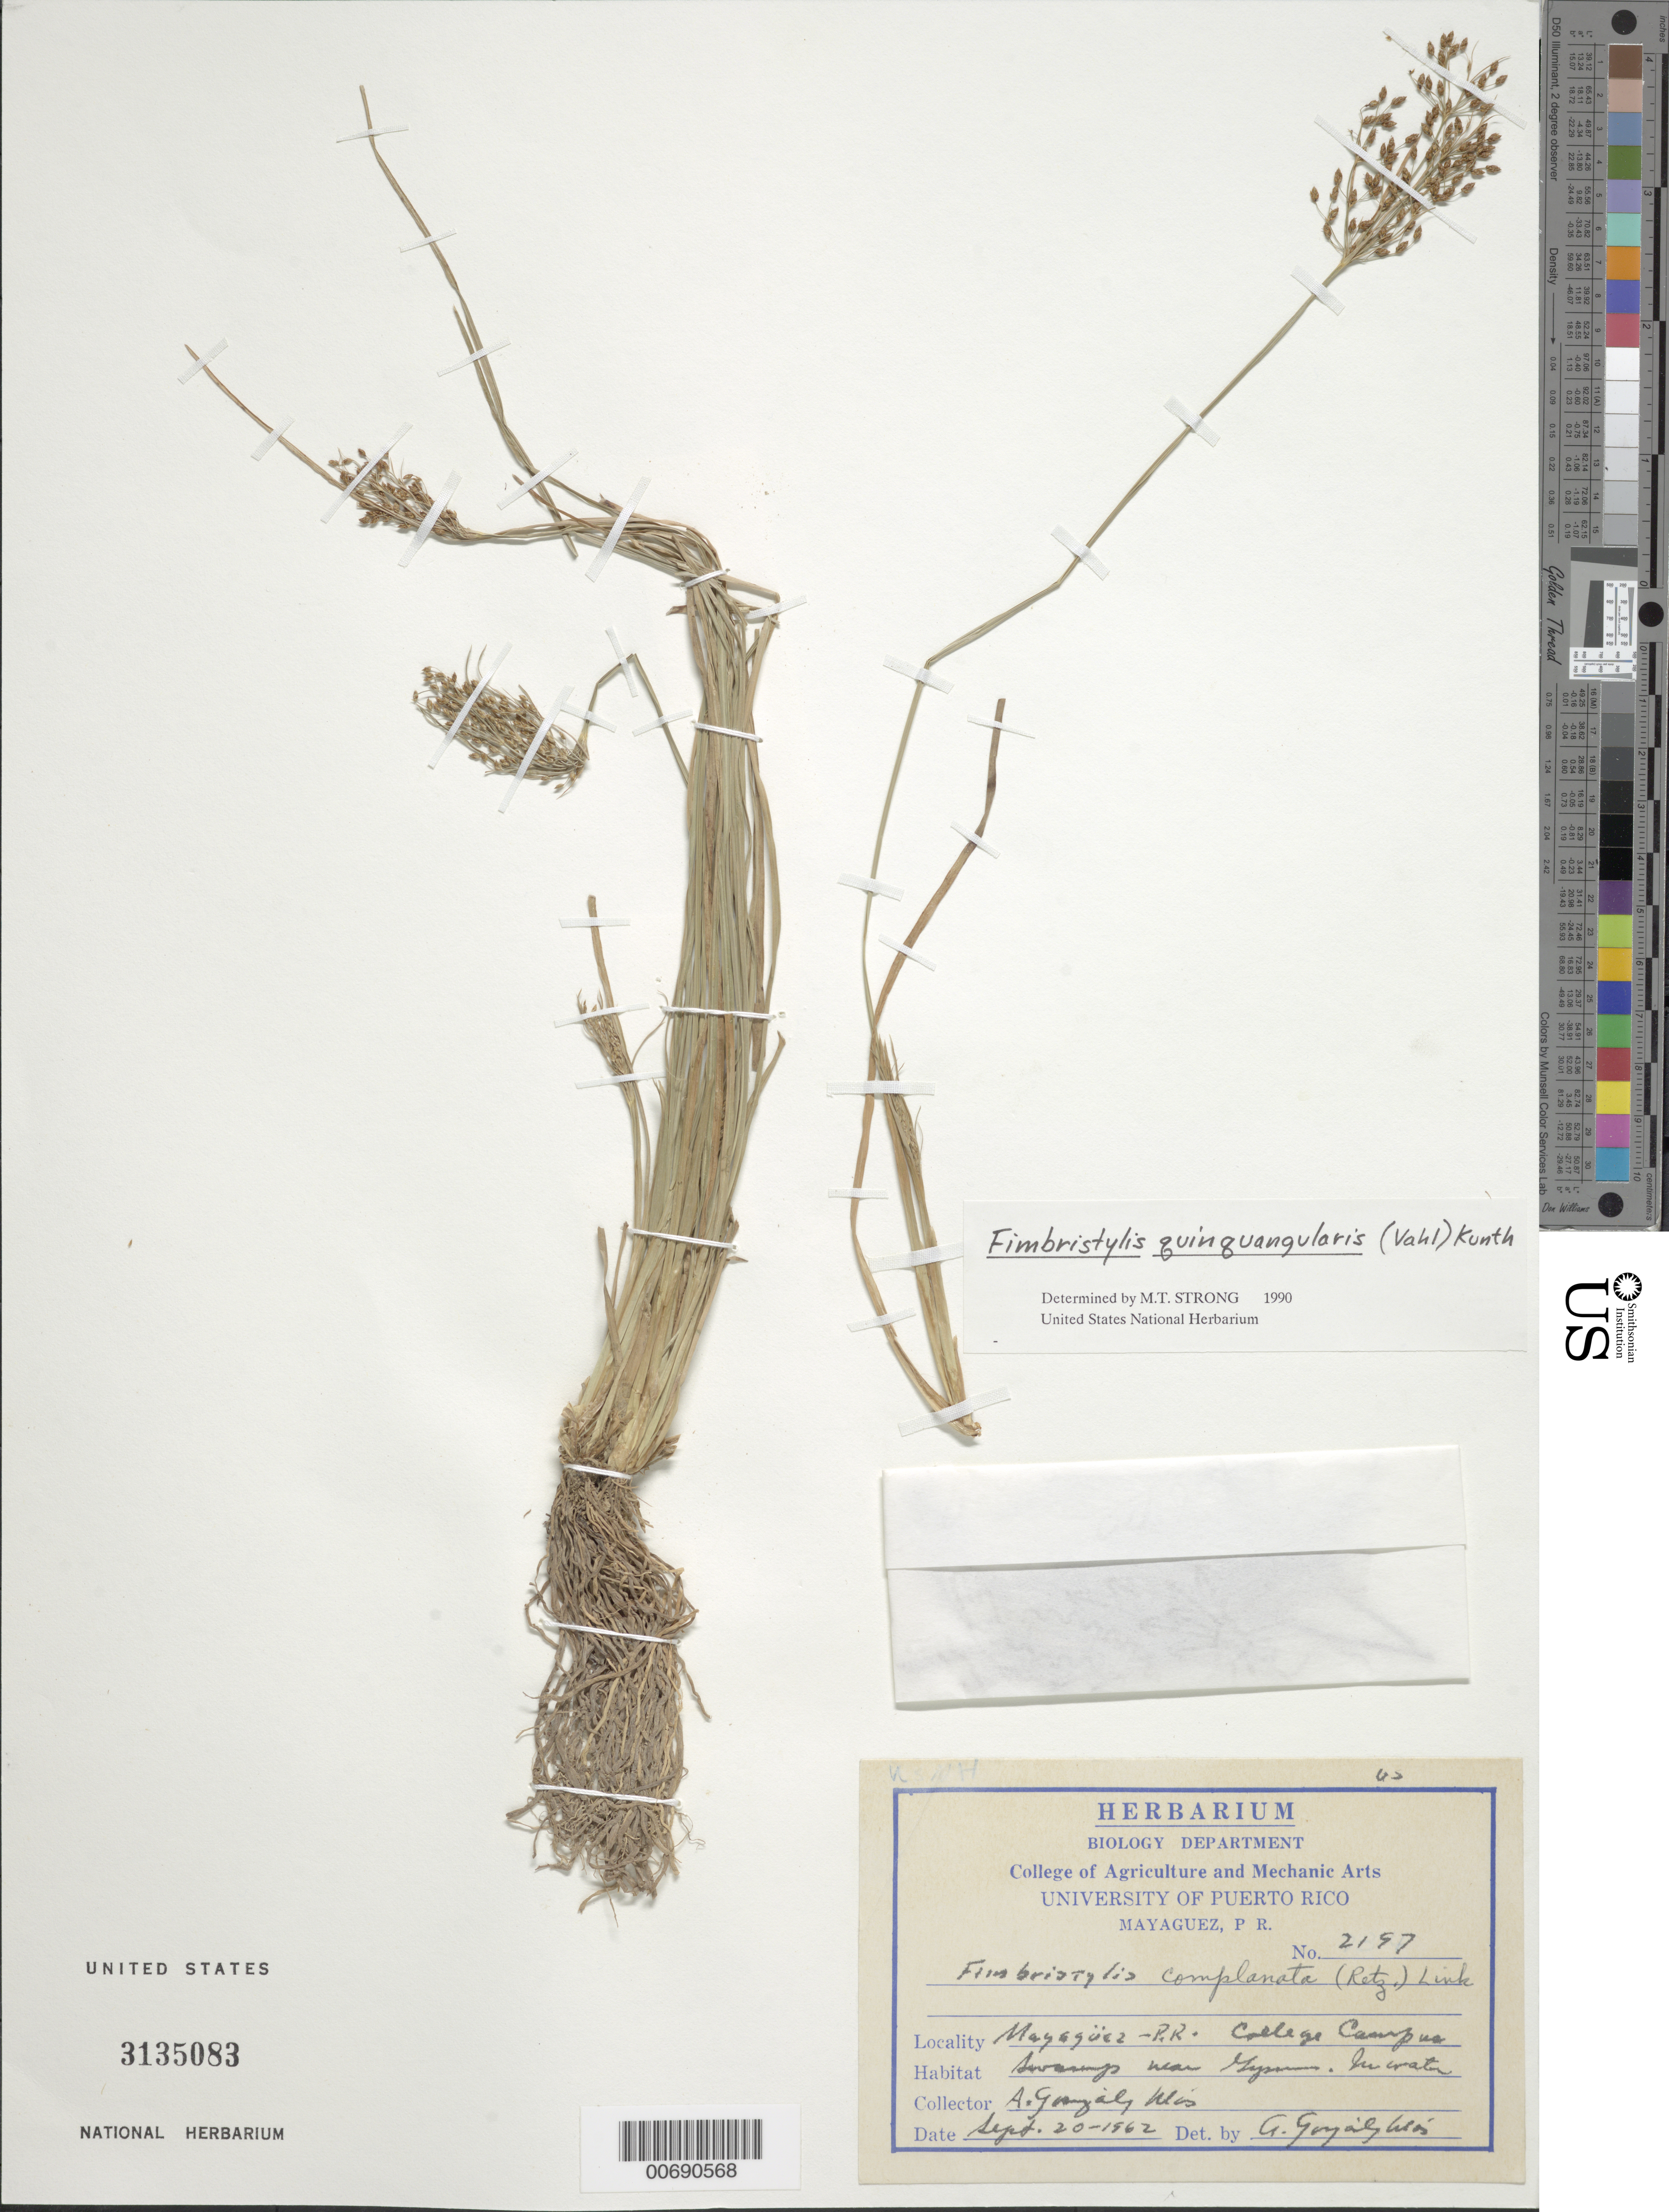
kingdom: Plantae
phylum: Tracheophyta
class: Liliopsida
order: Poales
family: Cyperaceae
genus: Fimbristylis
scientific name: Fimbristylis quinquangularis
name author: (Vahl) Kunth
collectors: A. González Más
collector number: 2197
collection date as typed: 20 Sep 1962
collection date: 1962-09-20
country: Puerto Rico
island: Greater Antilles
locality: Mayaguez: College campus.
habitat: swamp near gymn.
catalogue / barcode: US 3135083